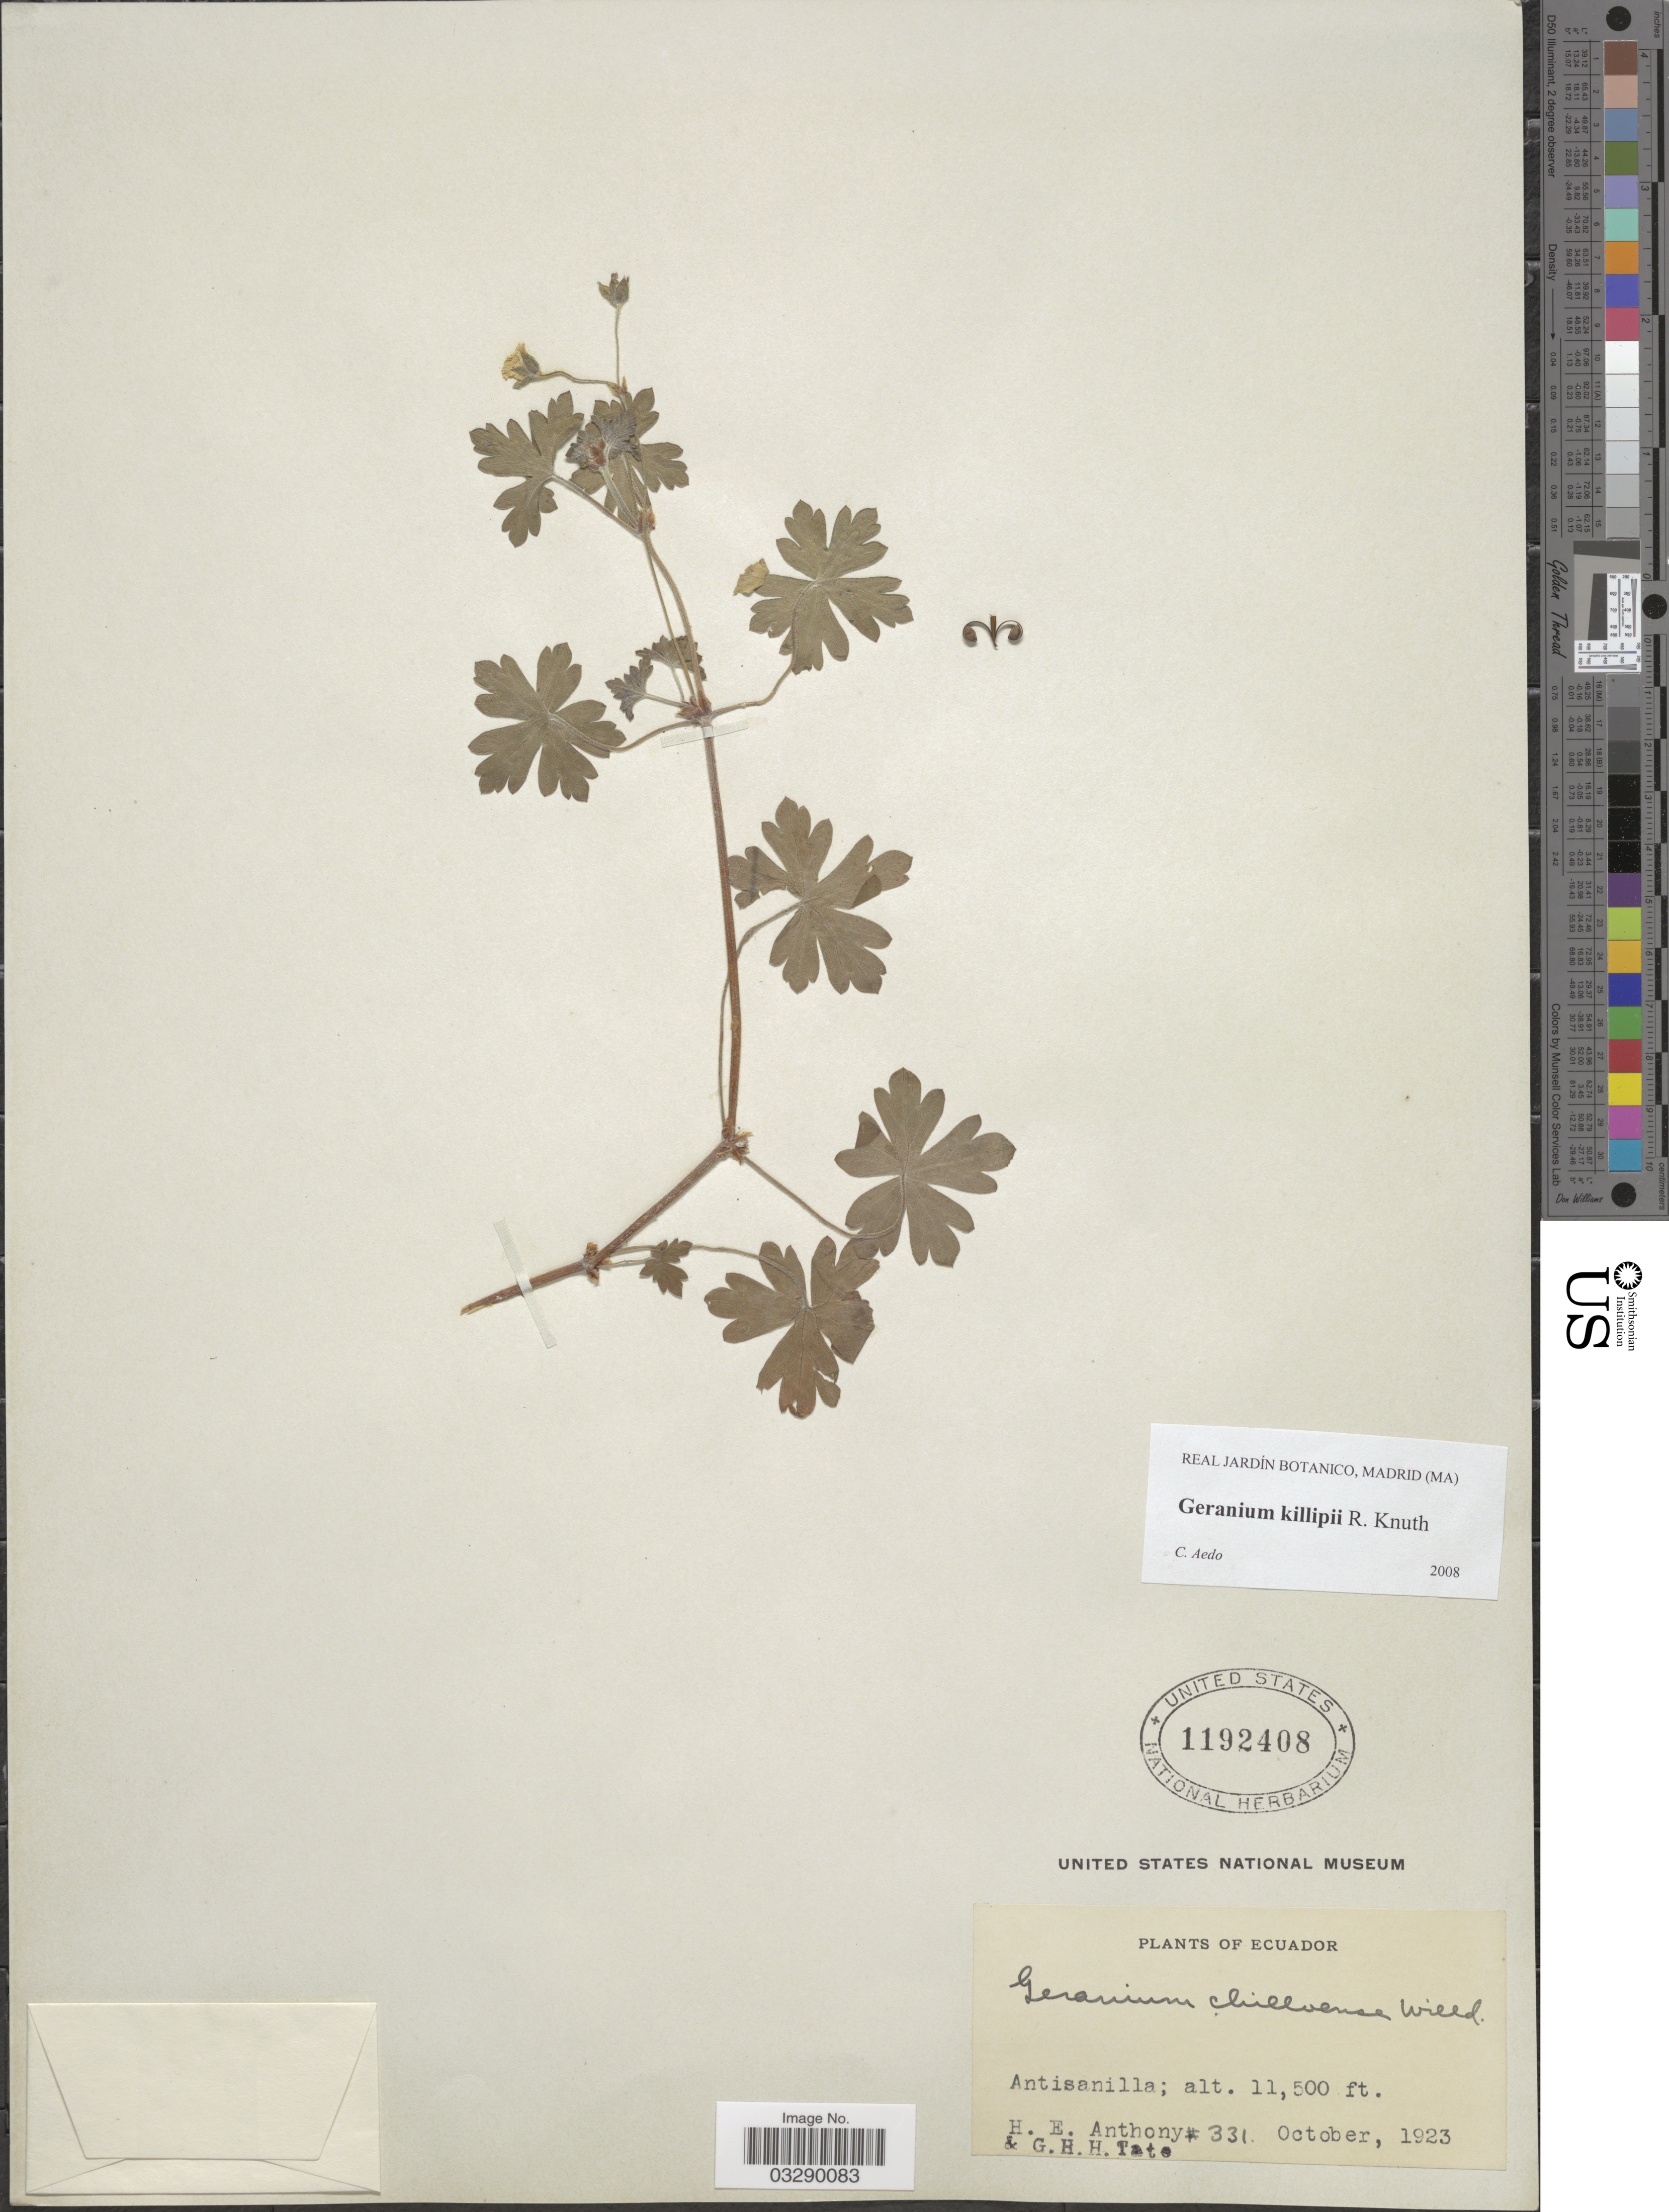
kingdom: Plantae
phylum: Tracheophyta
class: Magnoliopsida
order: Geraniales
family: Geraniaceae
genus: Geranium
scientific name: Geranium killipii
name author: R. Knuth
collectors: H. E. Anthony & G. H. H.Tate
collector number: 331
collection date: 1923-10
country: Ecuador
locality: Antisanilla.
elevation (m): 3505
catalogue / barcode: US 1192408